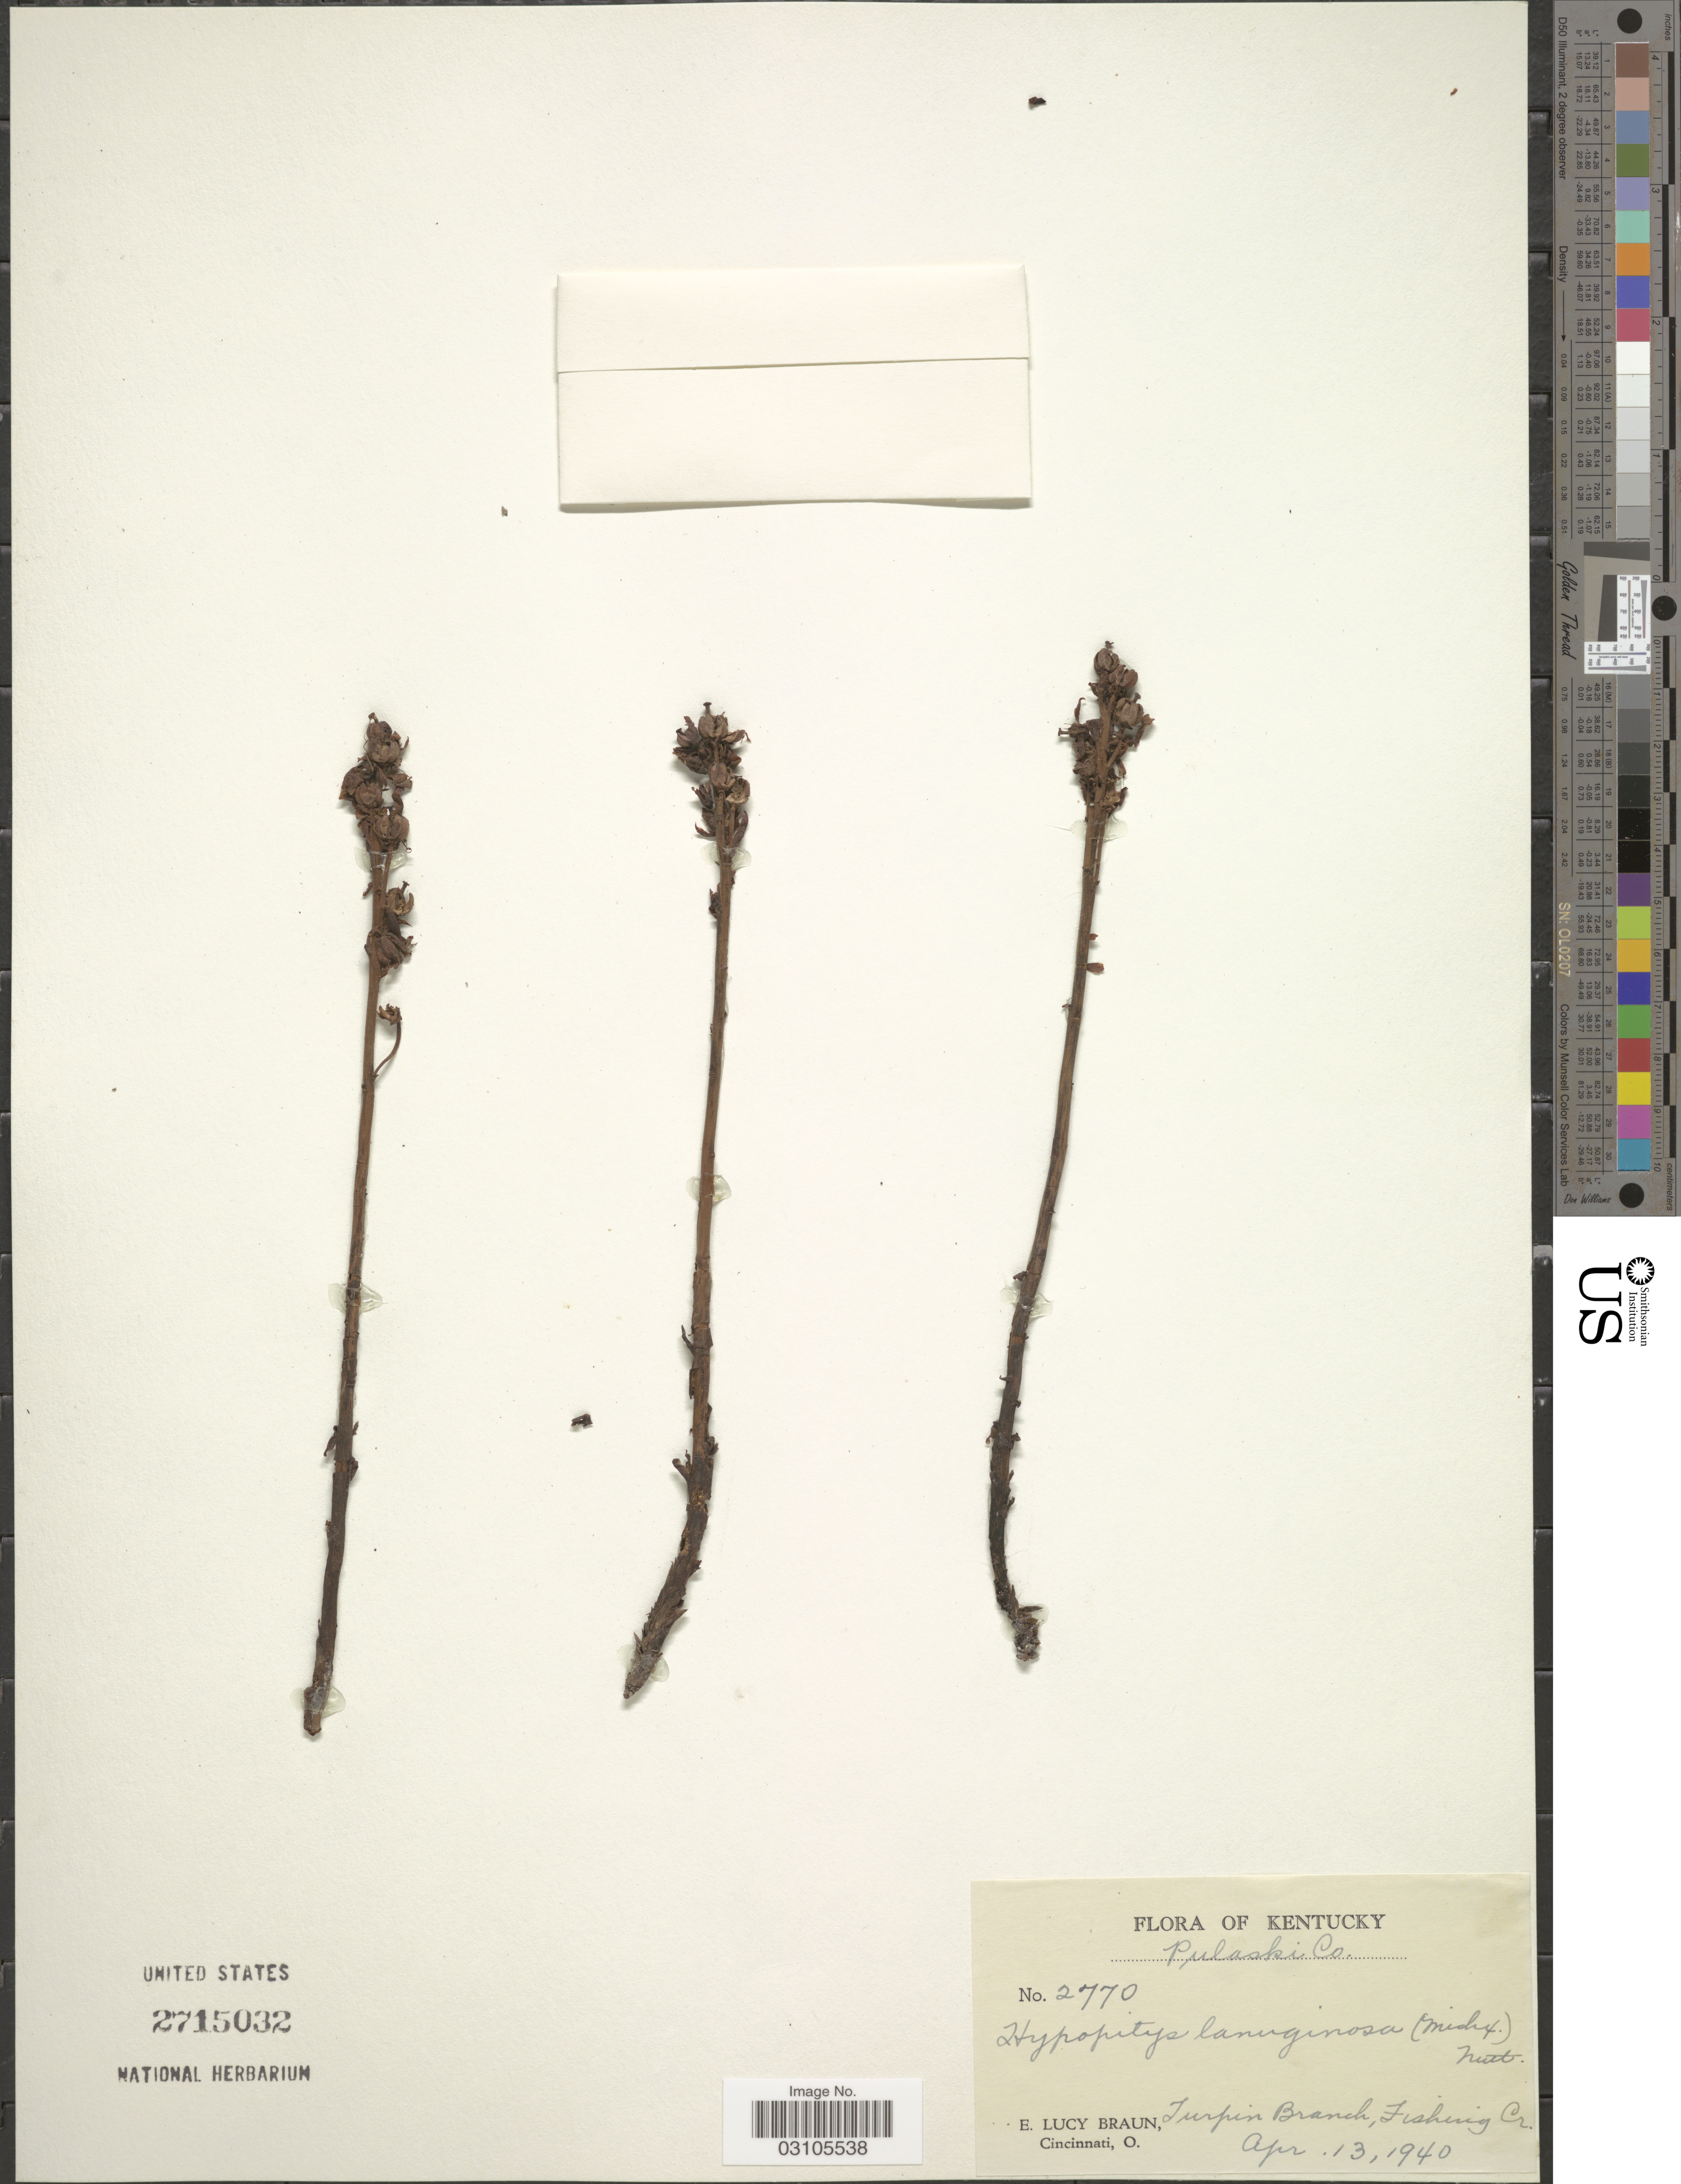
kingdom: Plantae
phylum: Tracheophyta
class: Magnoliopsida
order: Ericales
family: Ericaceae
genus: Monotropa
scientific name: Monotropa hypopitys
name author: L.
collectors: E. L. Braun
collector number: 2770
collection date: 1940-04-13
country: United States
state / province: Kentucky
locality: Pulaski Co. Turpin Branch, Fishing Cr.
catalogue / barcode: US 2715032